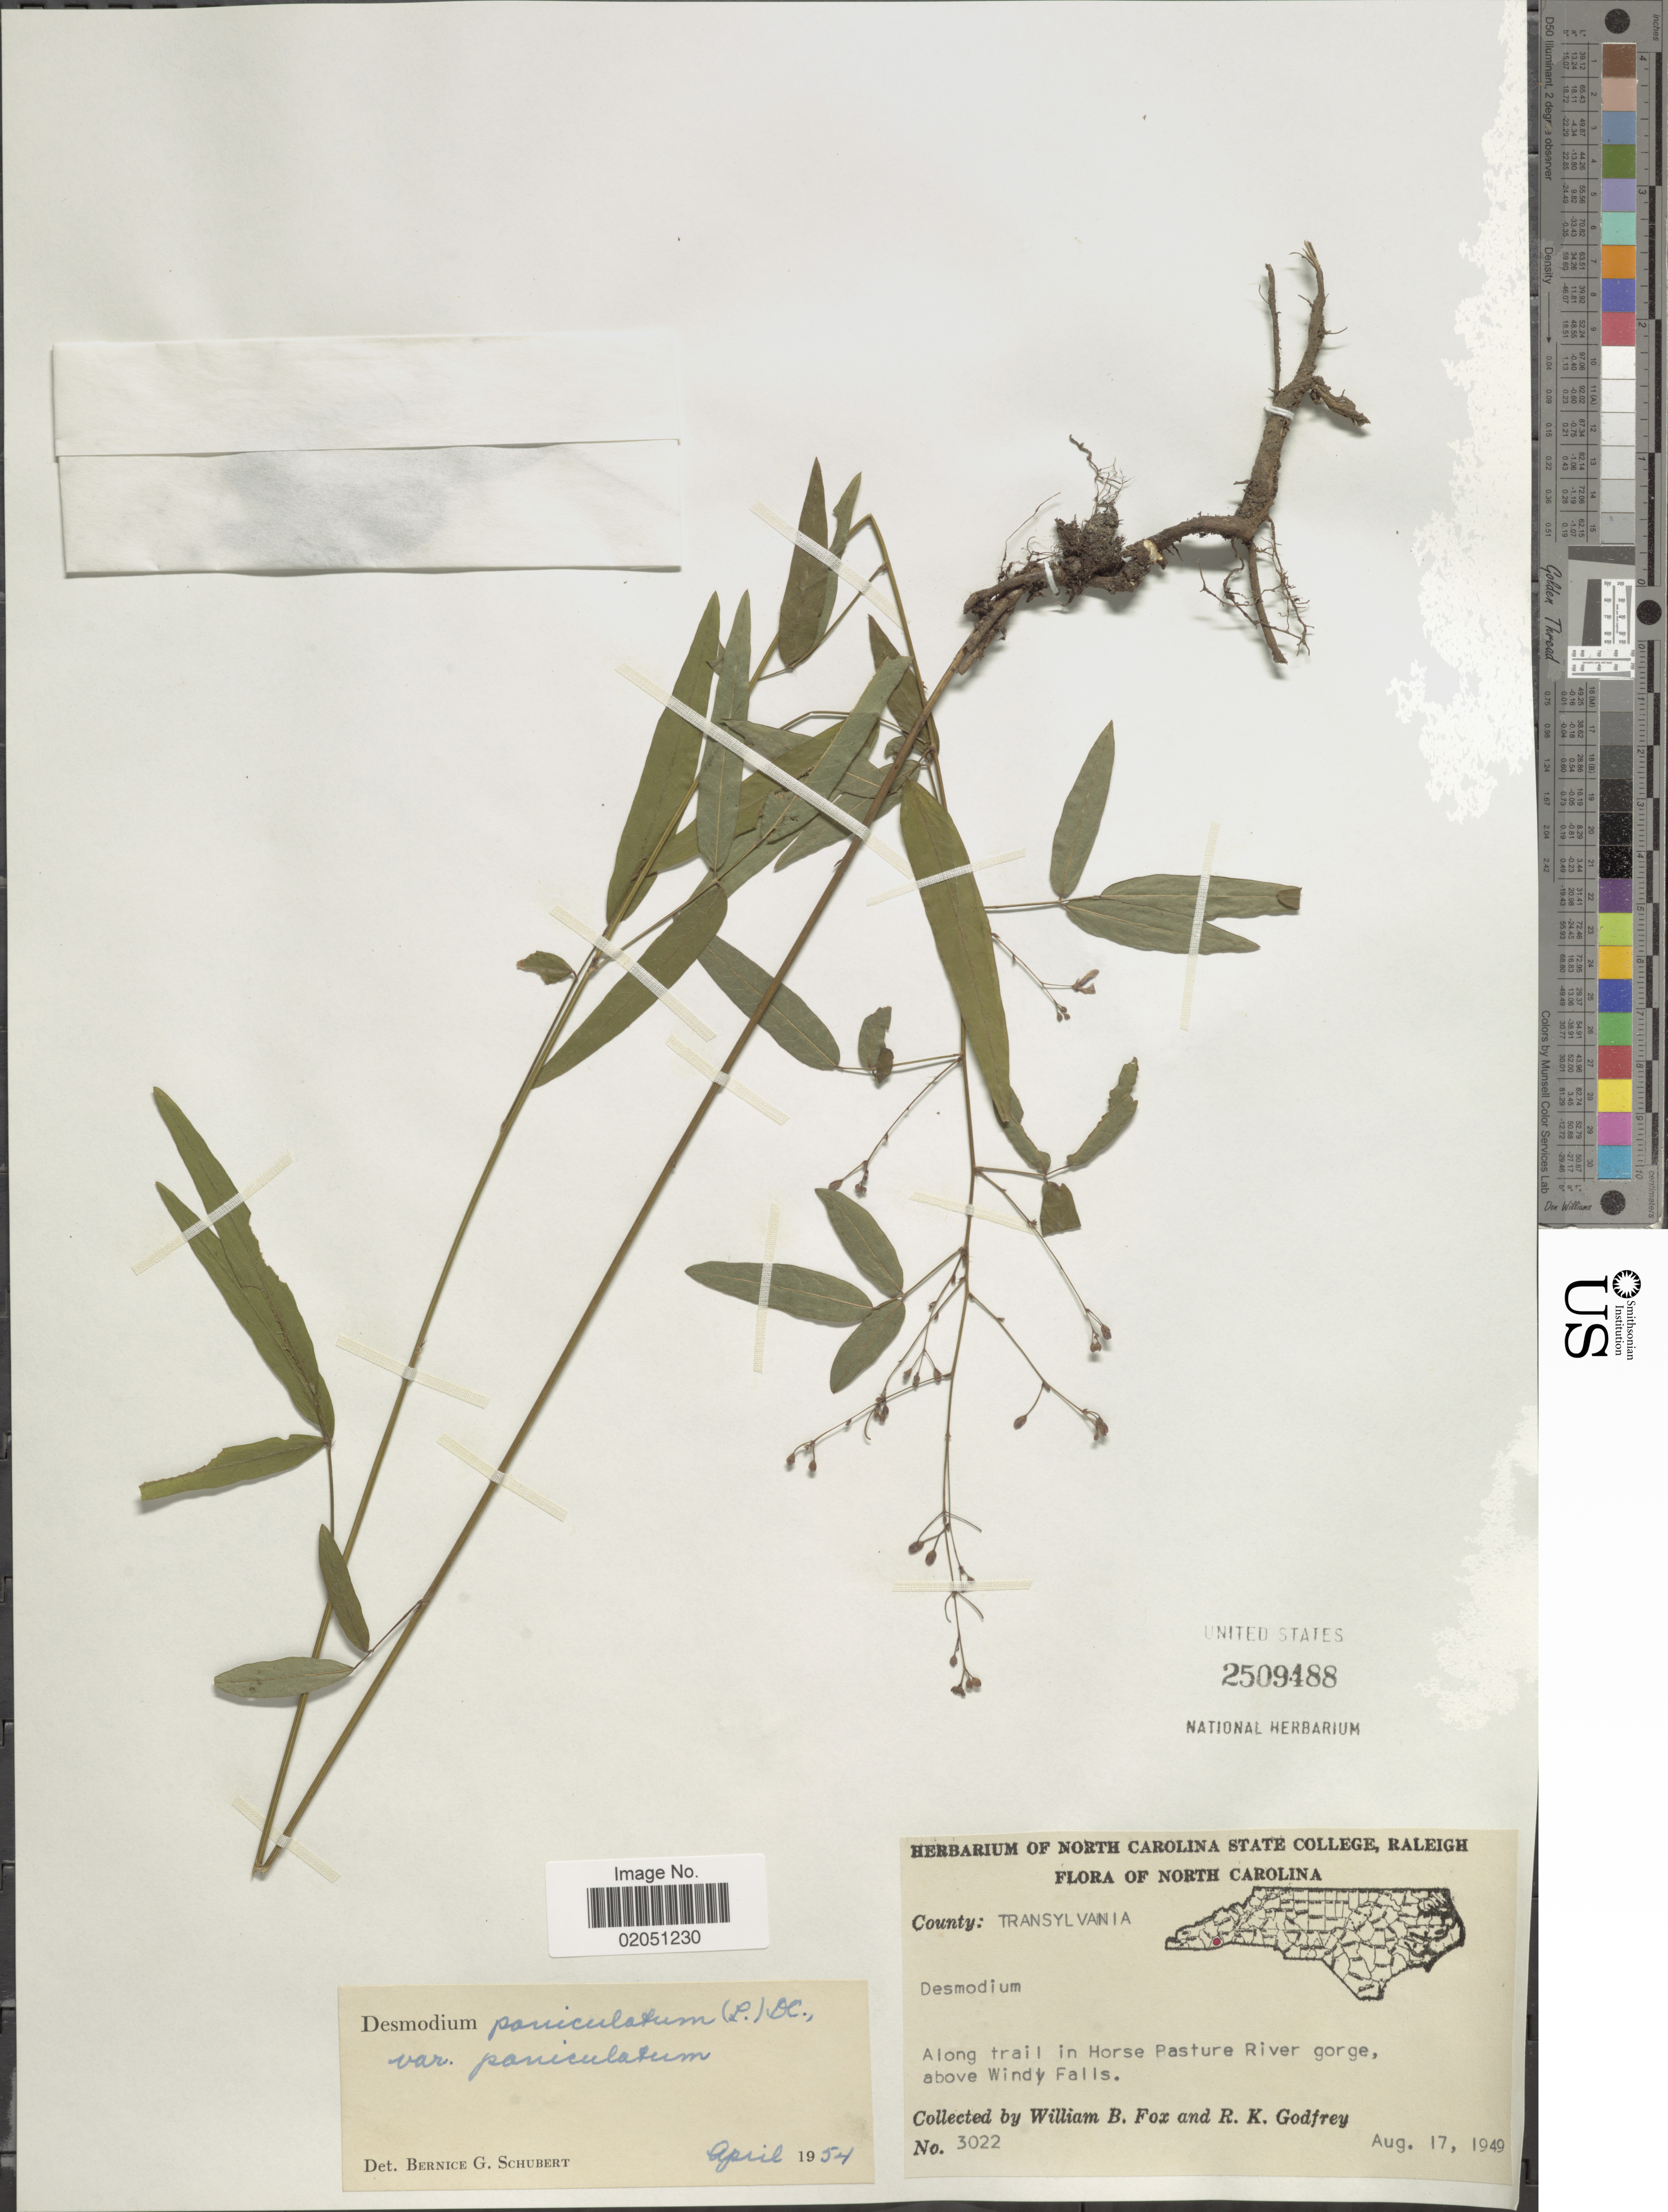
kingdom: Plantae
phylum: Tracheophyta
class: Magnoliopsida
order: Fabales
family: Fabaceae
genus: Desmodium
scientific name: Desmodium paniculatum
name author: (L.) DC.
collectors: W. B. Fox & R. K. Godfrey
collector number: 3022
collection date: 1949-08-17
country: United States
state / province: North Carolina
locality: County: Transylvania, Along trail in Horse Pasture River gorge, above Windy Falls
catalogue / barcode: US 2509488